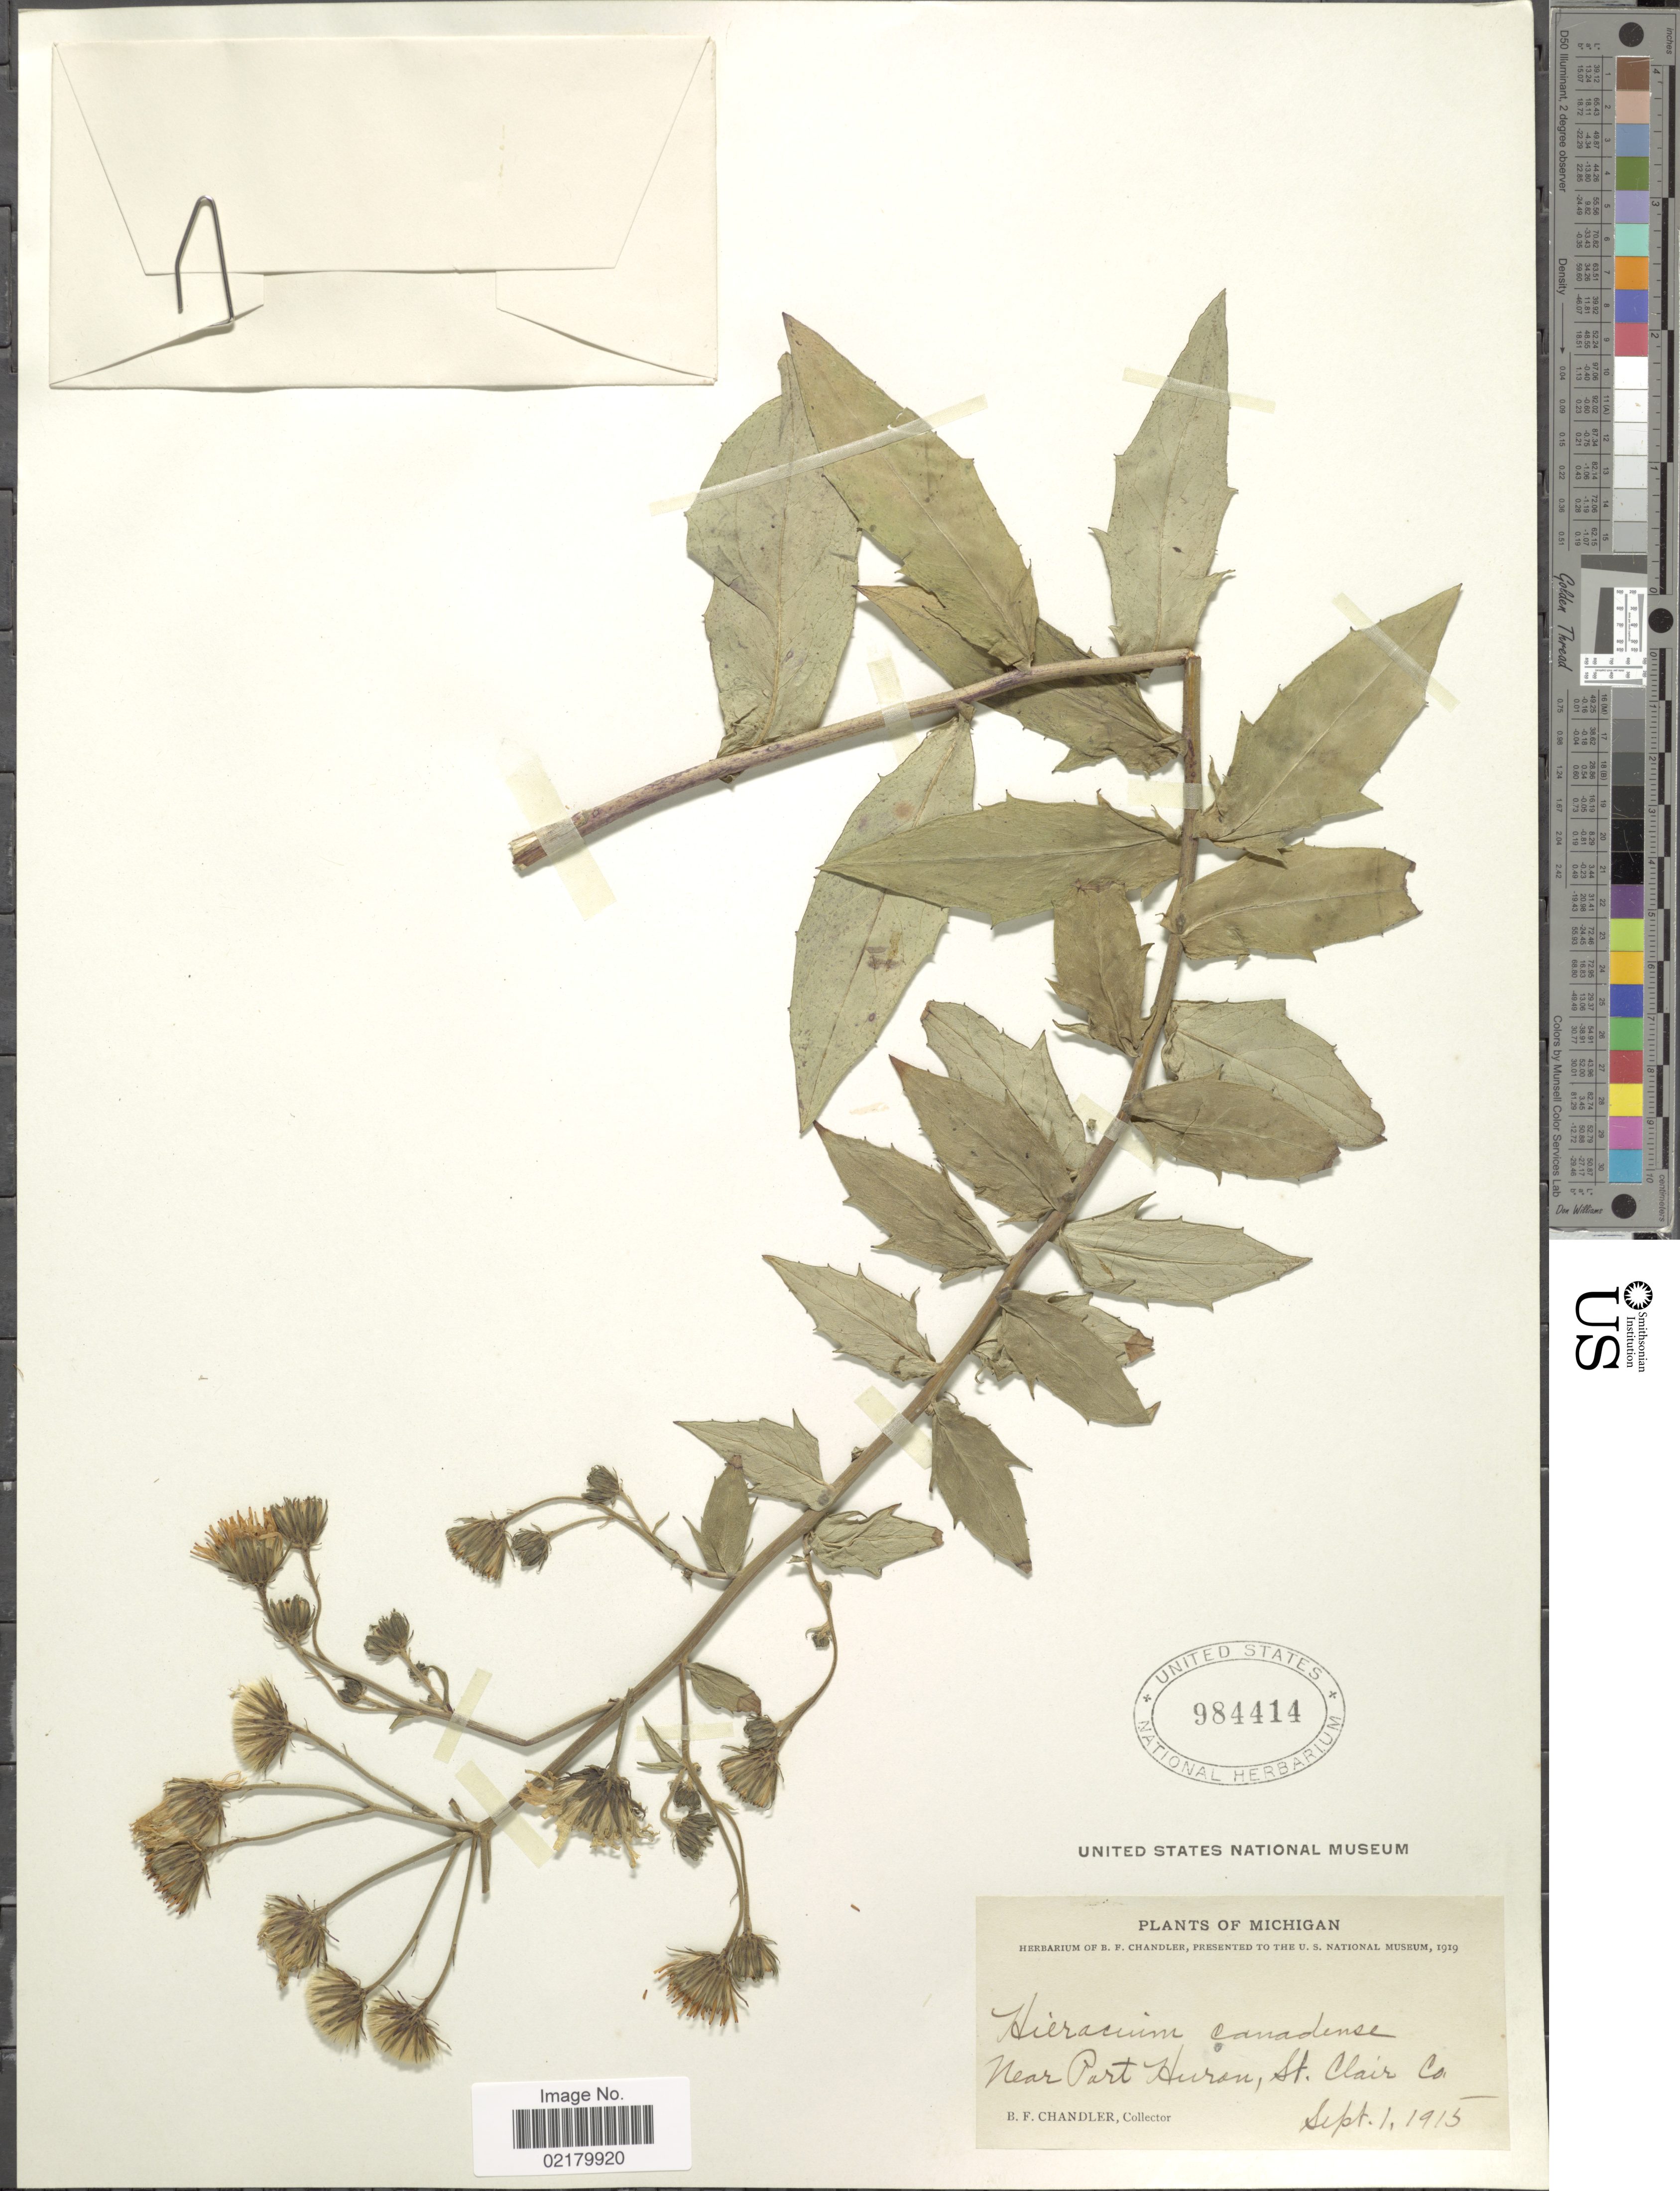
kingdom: Plantae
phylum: Tracheophyta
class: Magnoliopsida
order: Asterales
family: Asteraceae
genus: Hieracium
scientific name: Hieracium canadense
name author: Michx.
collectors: B. F. Chandler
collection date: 1915-09-01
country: United States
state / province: Michigan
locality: Near Port Huron, St Clair Co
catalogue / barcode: US 984414